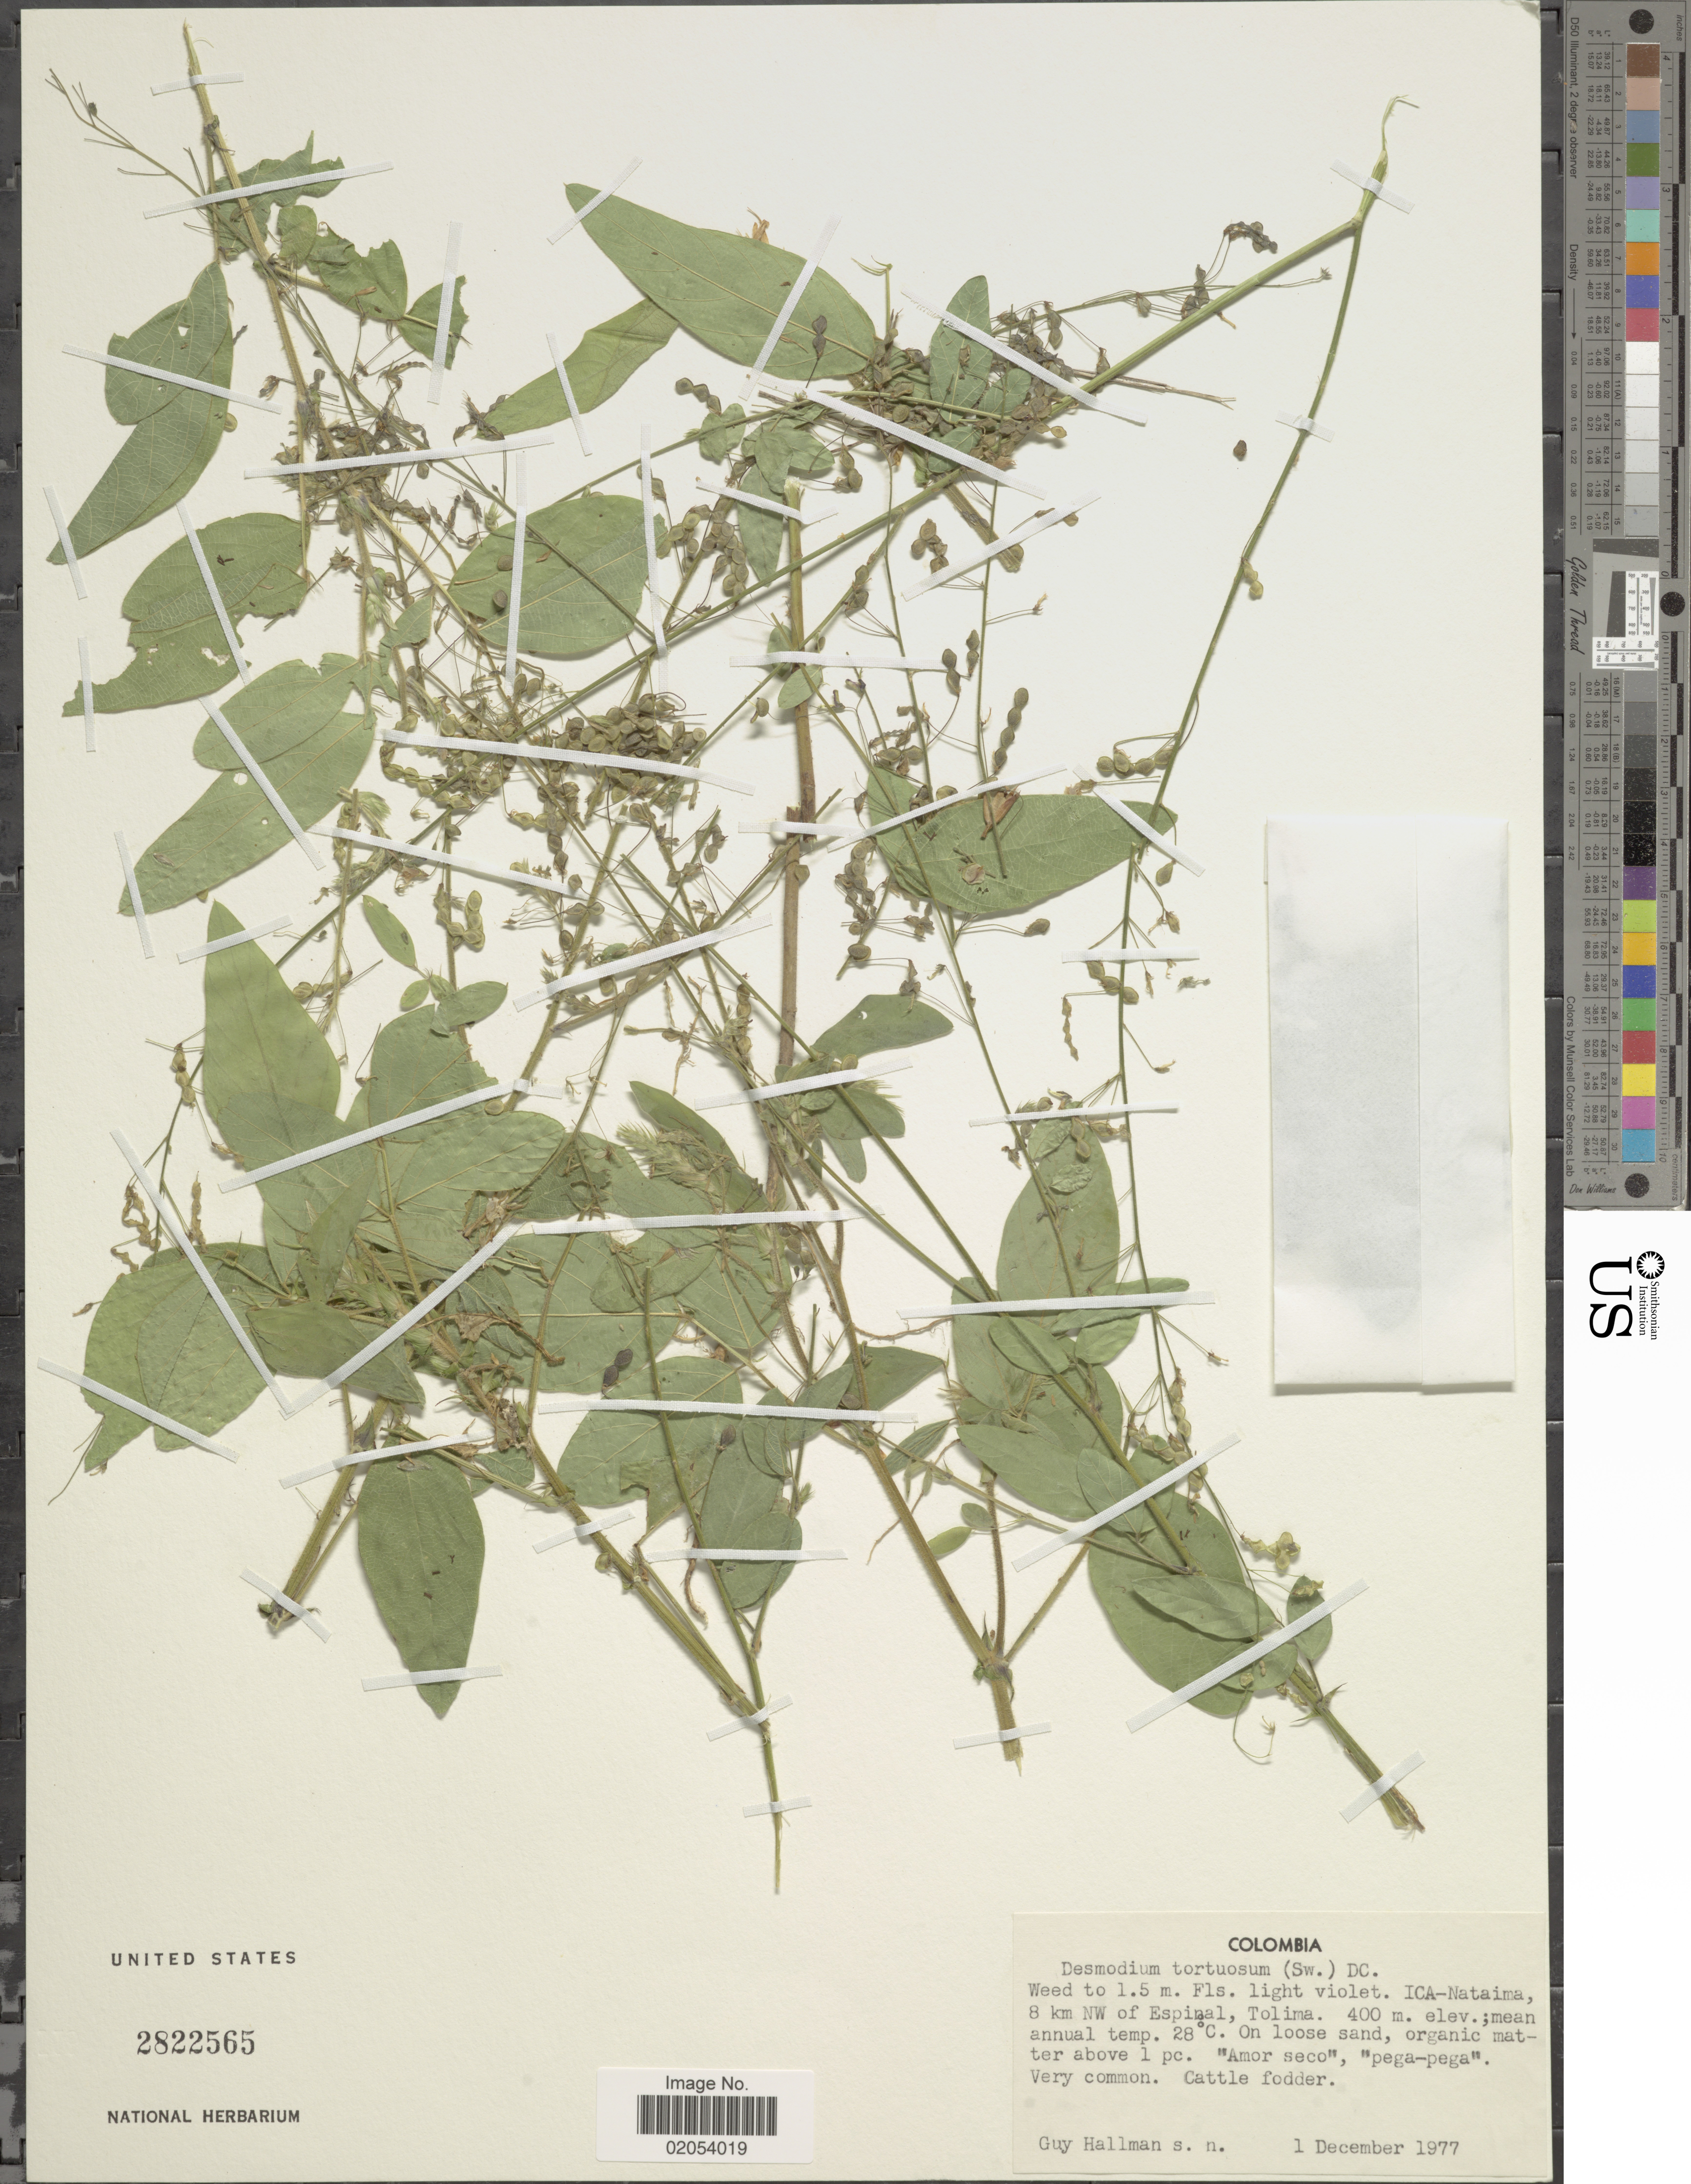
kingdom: Plantae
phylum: Tracheophyta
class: Magnoliopsida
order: Fabales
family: Fabaceae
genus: Desmodium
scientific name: Desmodium tortuosum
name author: (Sw.) DC.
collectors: G. Hallman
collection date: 1977-12-01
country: Colombia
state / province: Tolima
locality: ICA-Nataima, 8 km NW of Espinal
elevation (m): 400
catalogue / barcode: US 2822565